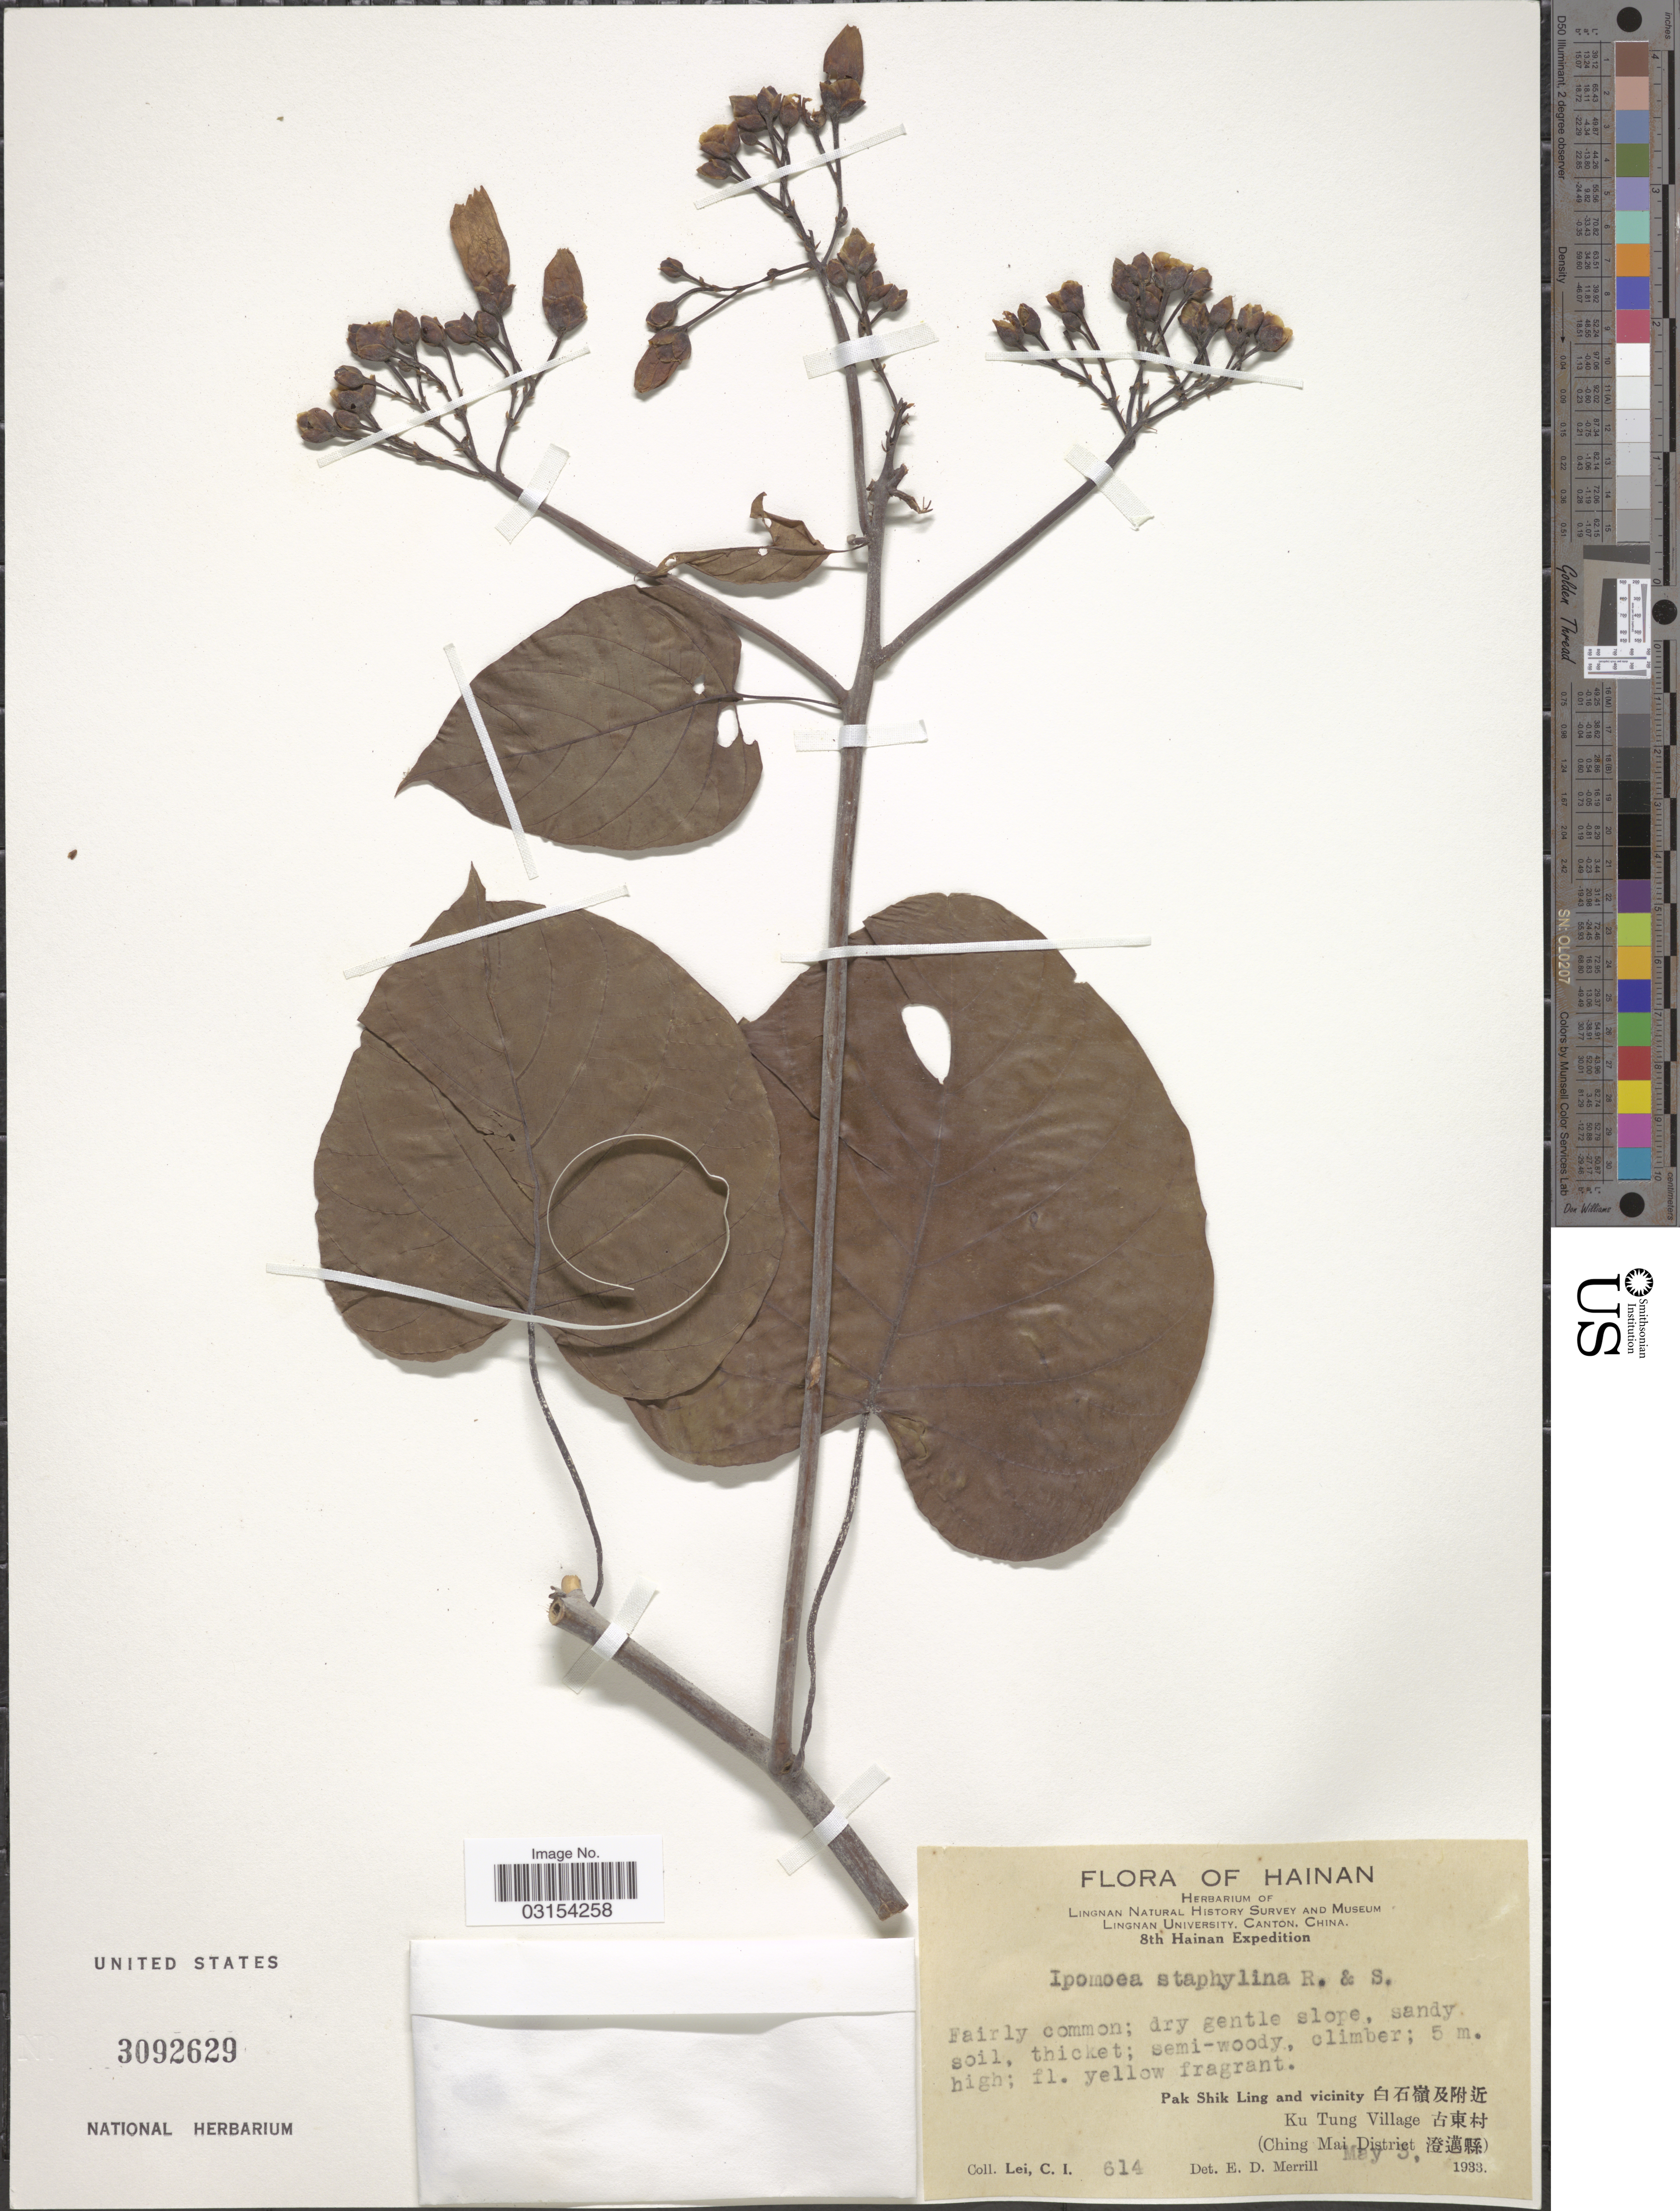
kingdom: Plantae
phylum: Tracheophyta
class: Magnoliopsida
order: Solanales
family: Convolvulaceae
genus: Ipomoea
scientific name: Ipomoea staphylina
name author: Roem. & Schult.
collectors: C. I. Lei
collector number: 614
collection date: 1933-05-03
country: China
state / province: Hainan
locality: Pak Shik Ling and vicinity X. Ku Tung Village X. (Ching Mai District X).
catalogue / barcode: US 3092629